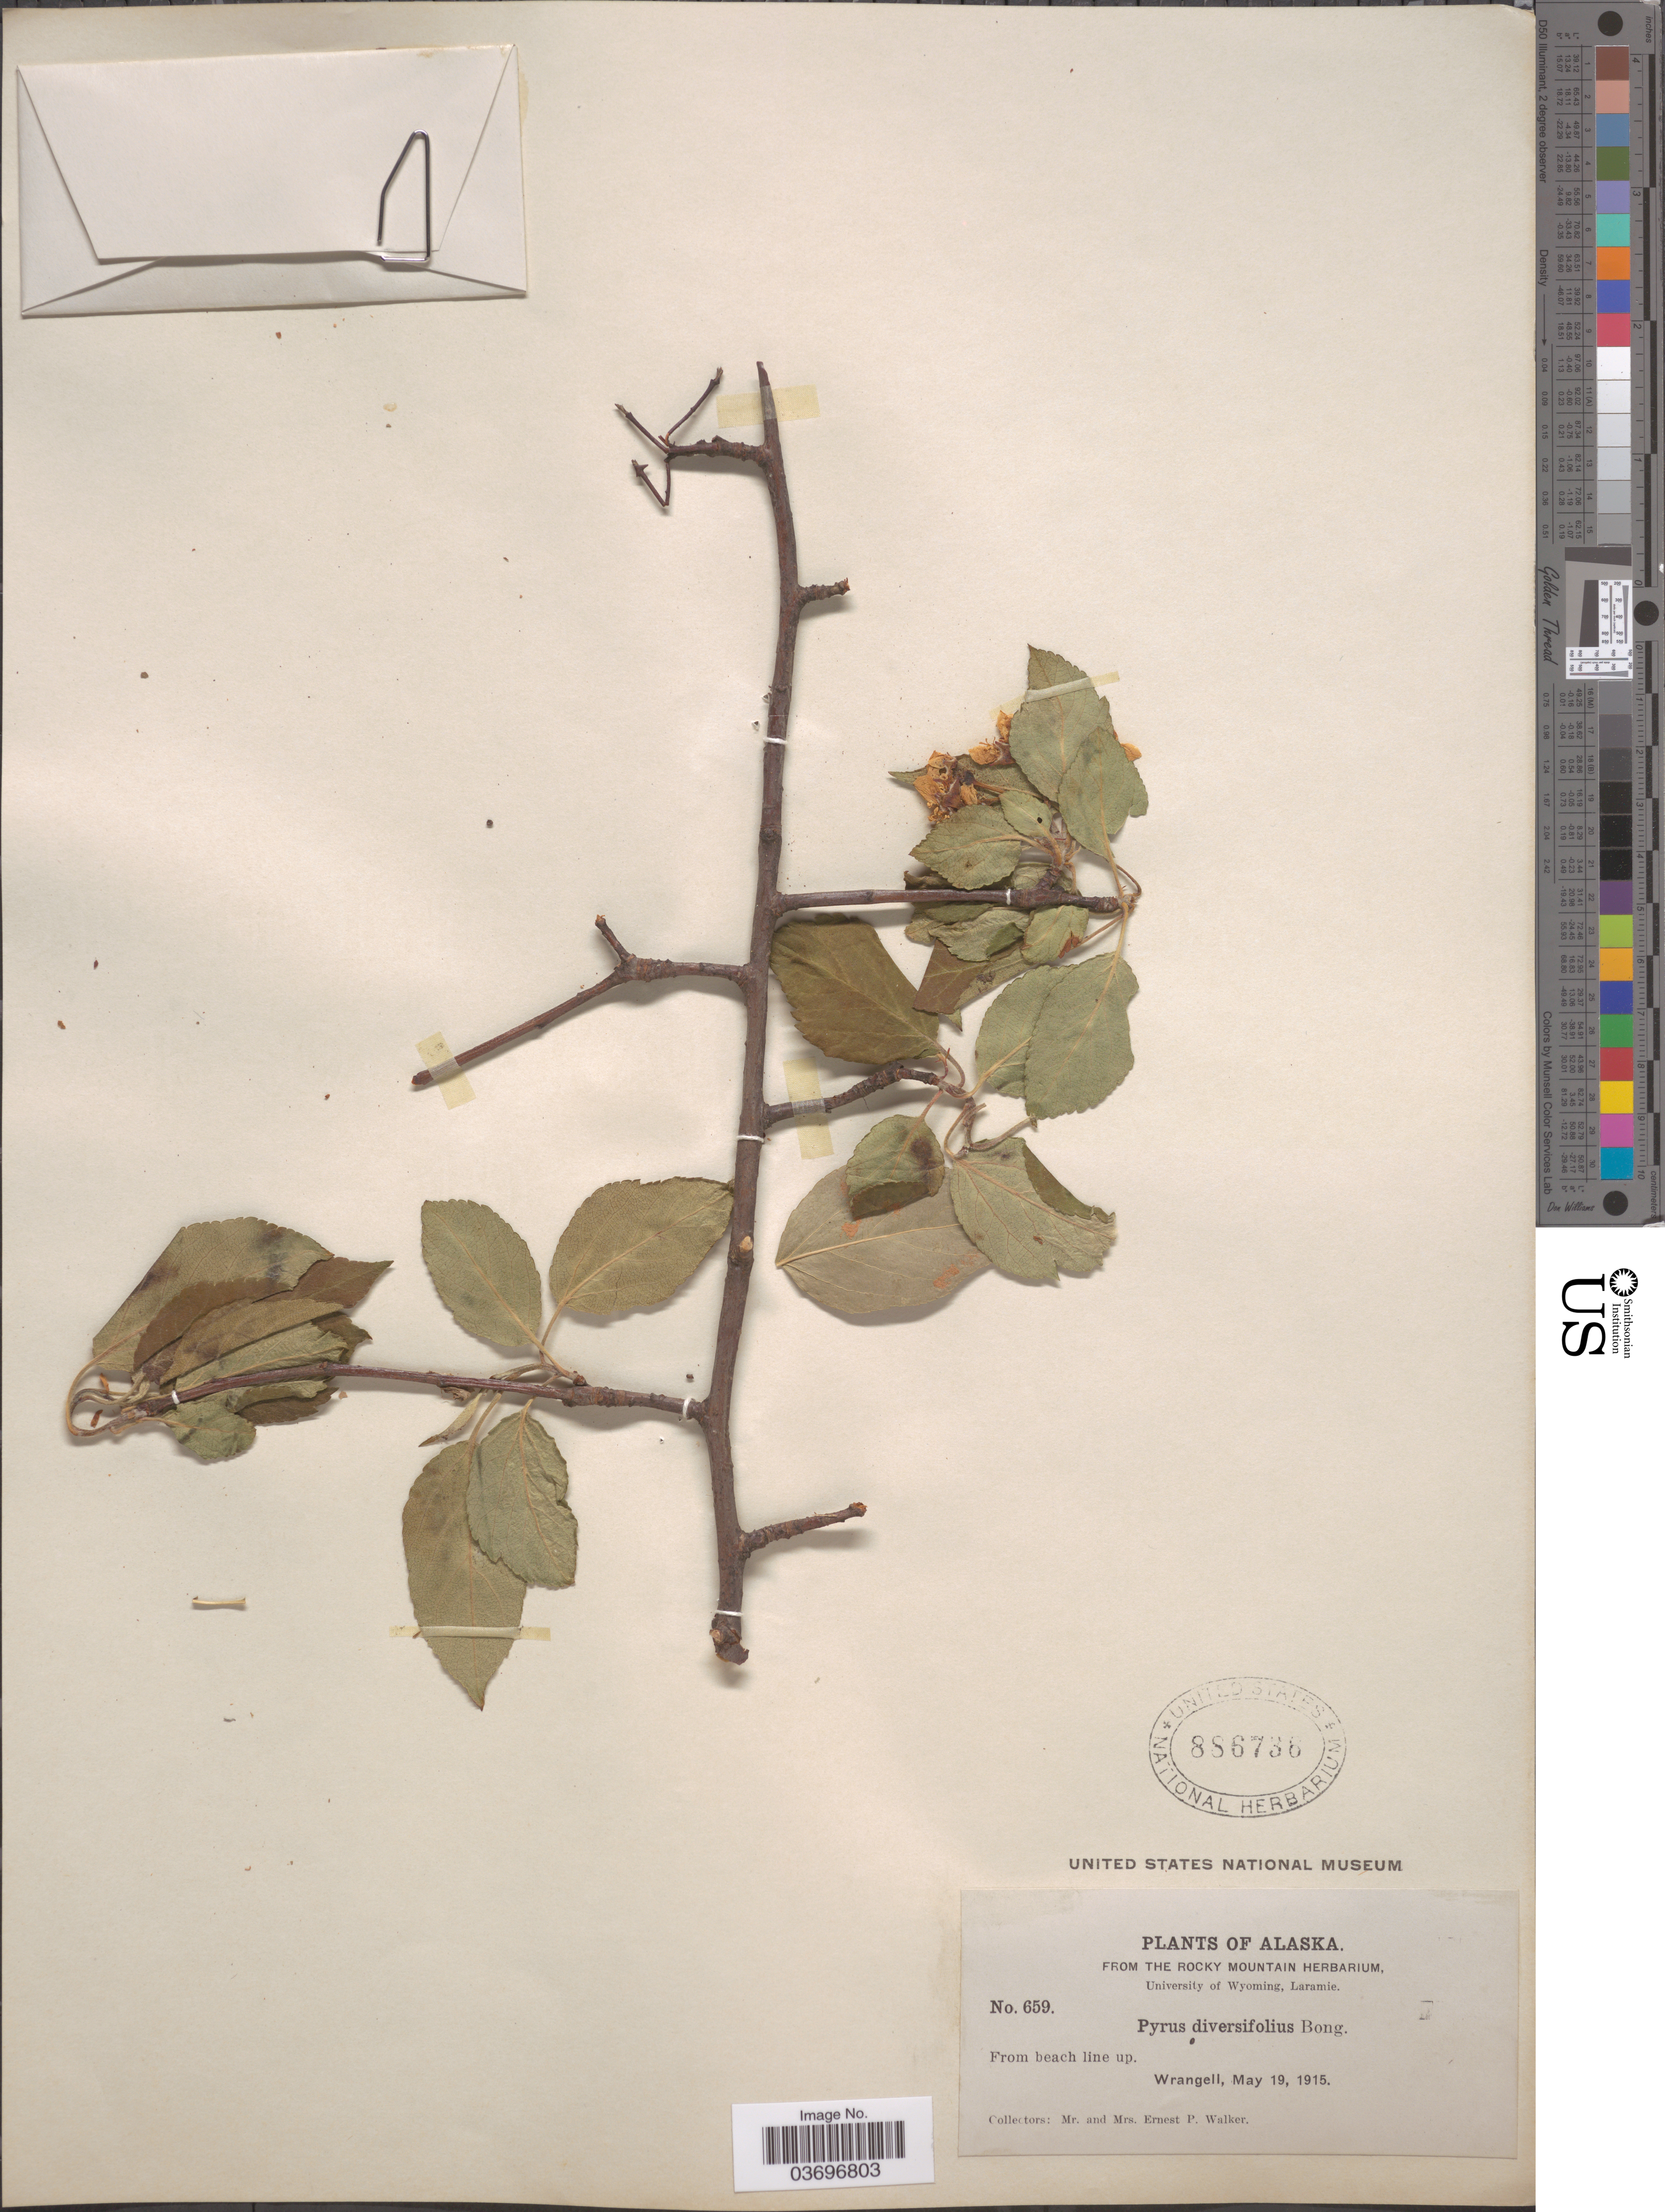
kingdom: Plantae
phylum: Tracheophyta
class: Magnoliopsida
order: Rosales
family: Rosaceae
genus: Malus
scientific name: Malus diversifolia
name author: (Bong.) M. Roem.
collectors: E. Walker & E. P. Walker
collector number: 659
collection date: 1915-05-19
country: United States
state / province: Alaska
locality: Wrangell.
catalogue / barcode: US 886736